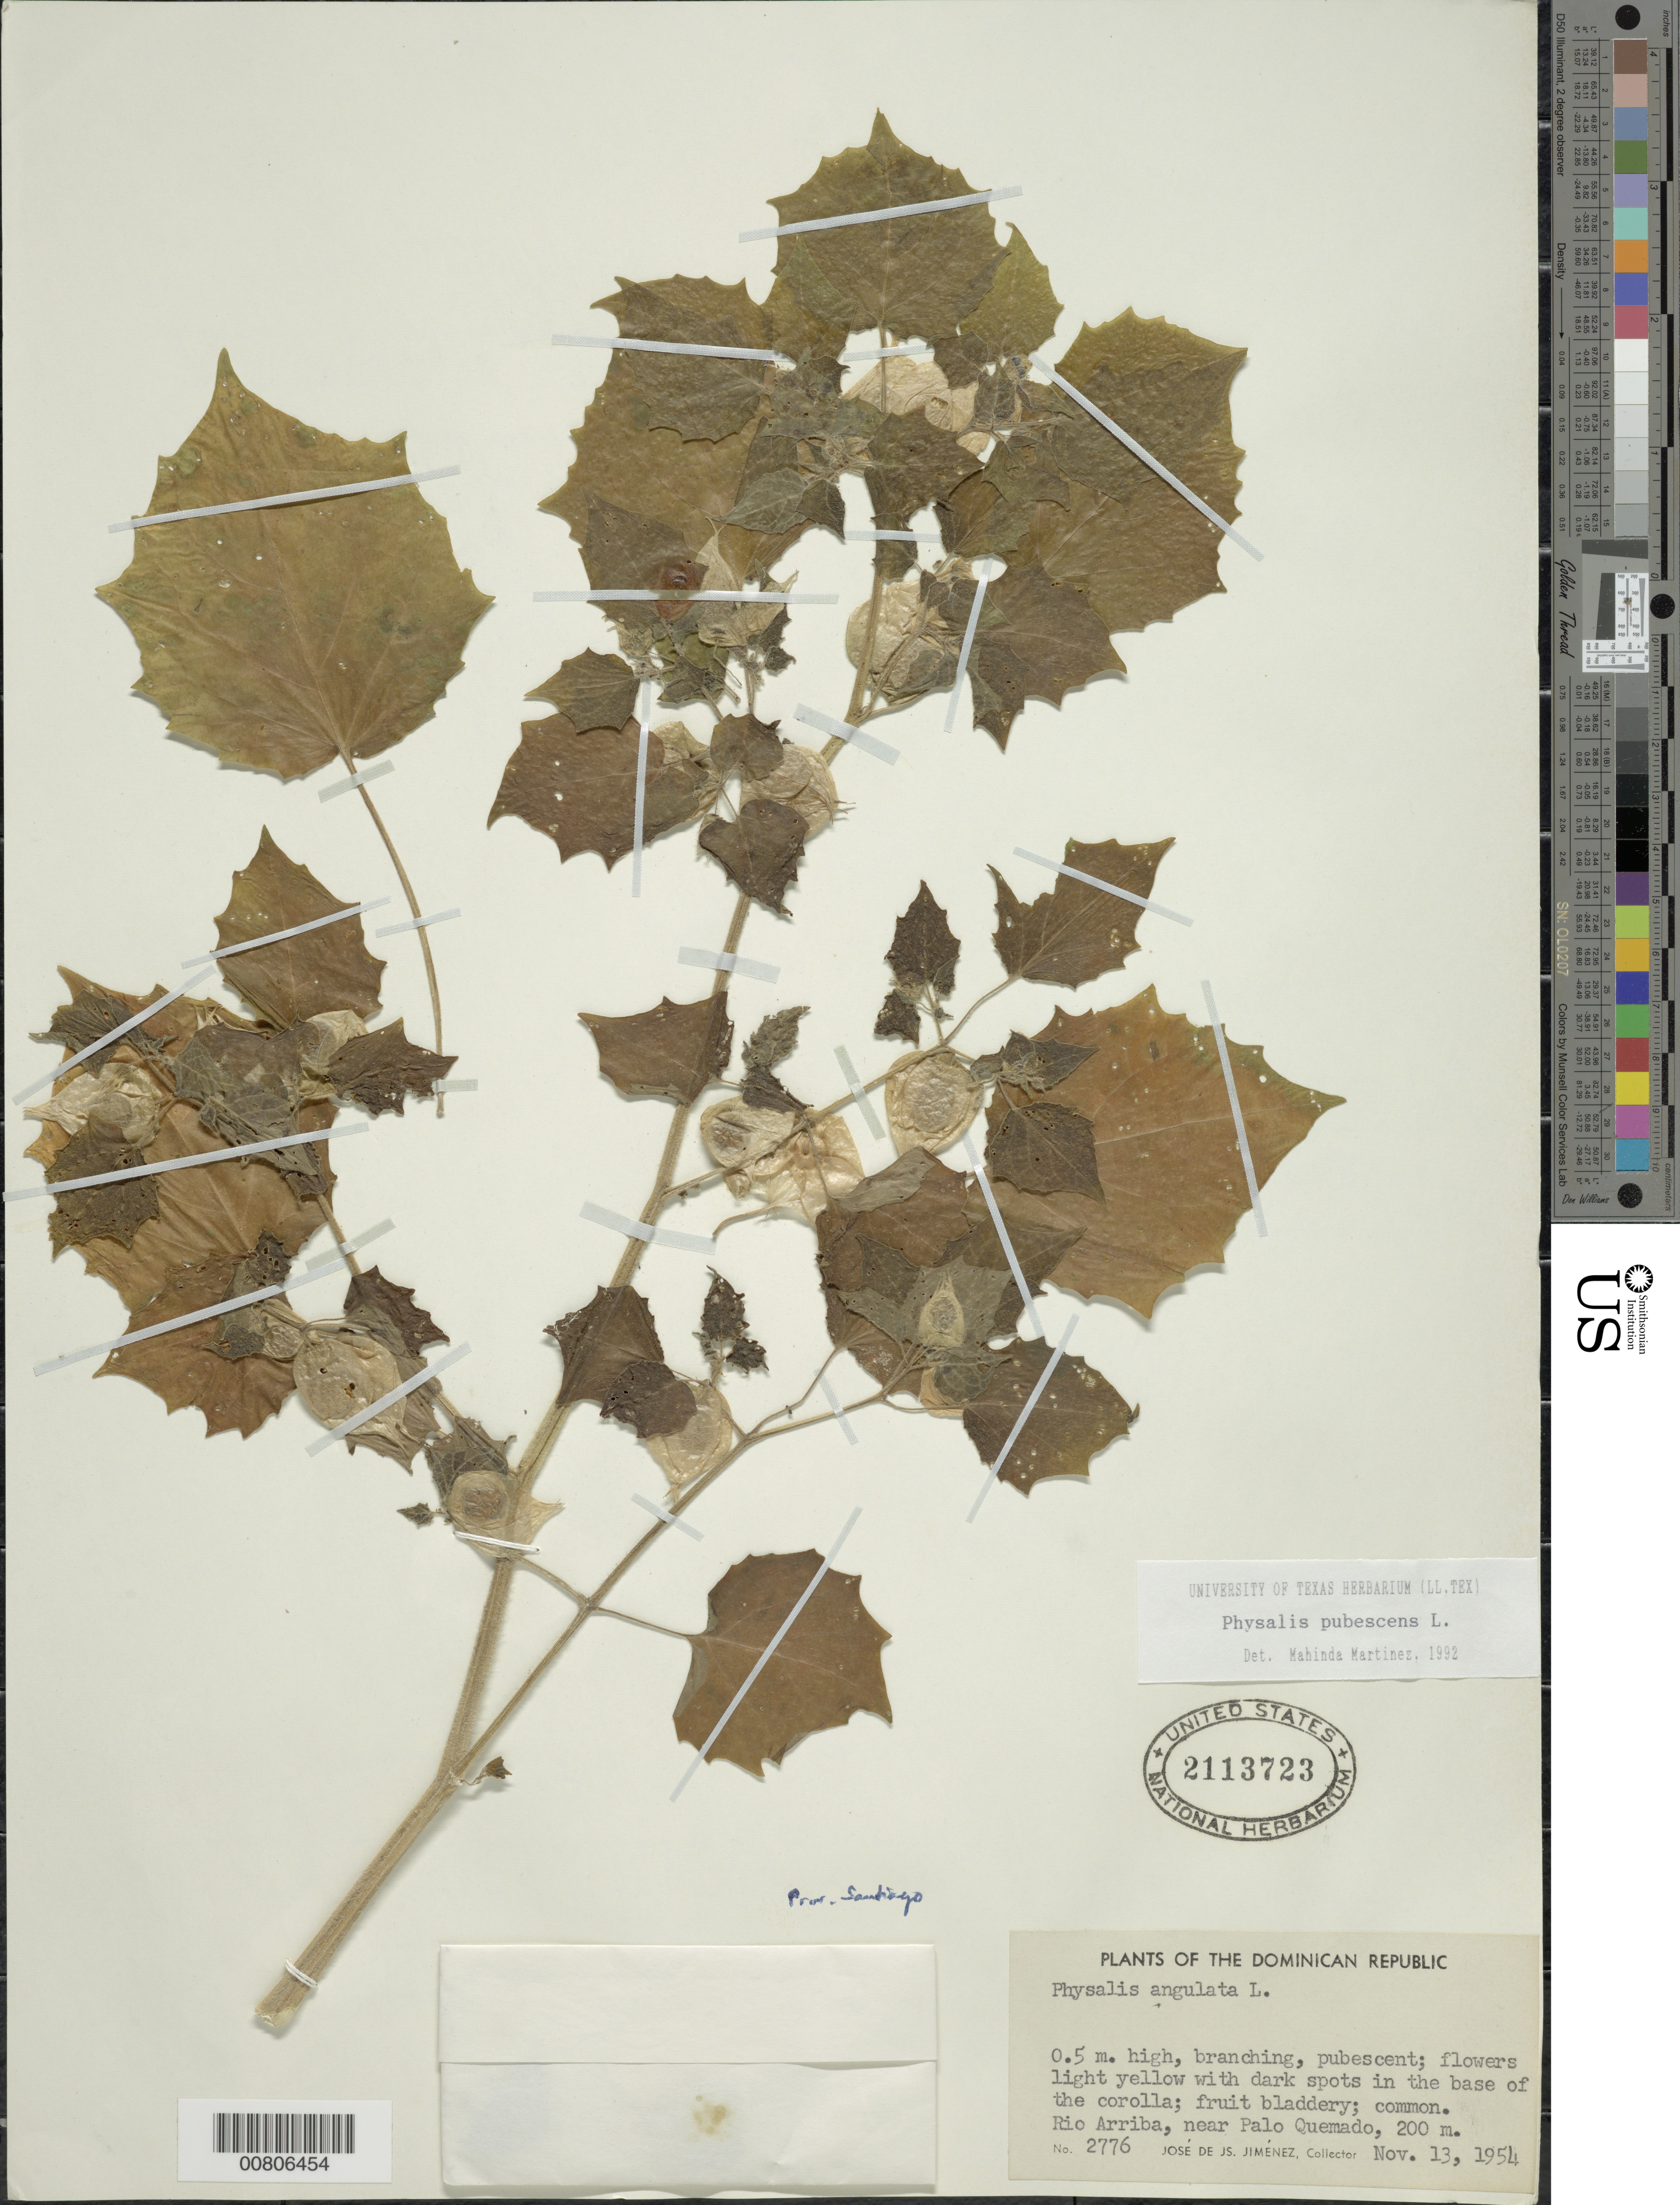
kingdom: Plantae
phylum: Tracheophyta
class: Magnoliopsida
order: Solanales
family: Solanaceae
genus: Physalis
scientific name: Physalis pubescens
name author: L.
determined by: Martinez, M.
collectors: J. J. Jiménez Almonte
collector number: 2776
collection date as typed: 13 Nov 1954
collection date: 1954-11-13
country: Dominican Republic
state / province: Santiago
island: Hispaniola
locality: Rio Arriba, near Palo Quemado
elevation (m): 200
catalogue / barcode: US 2113723